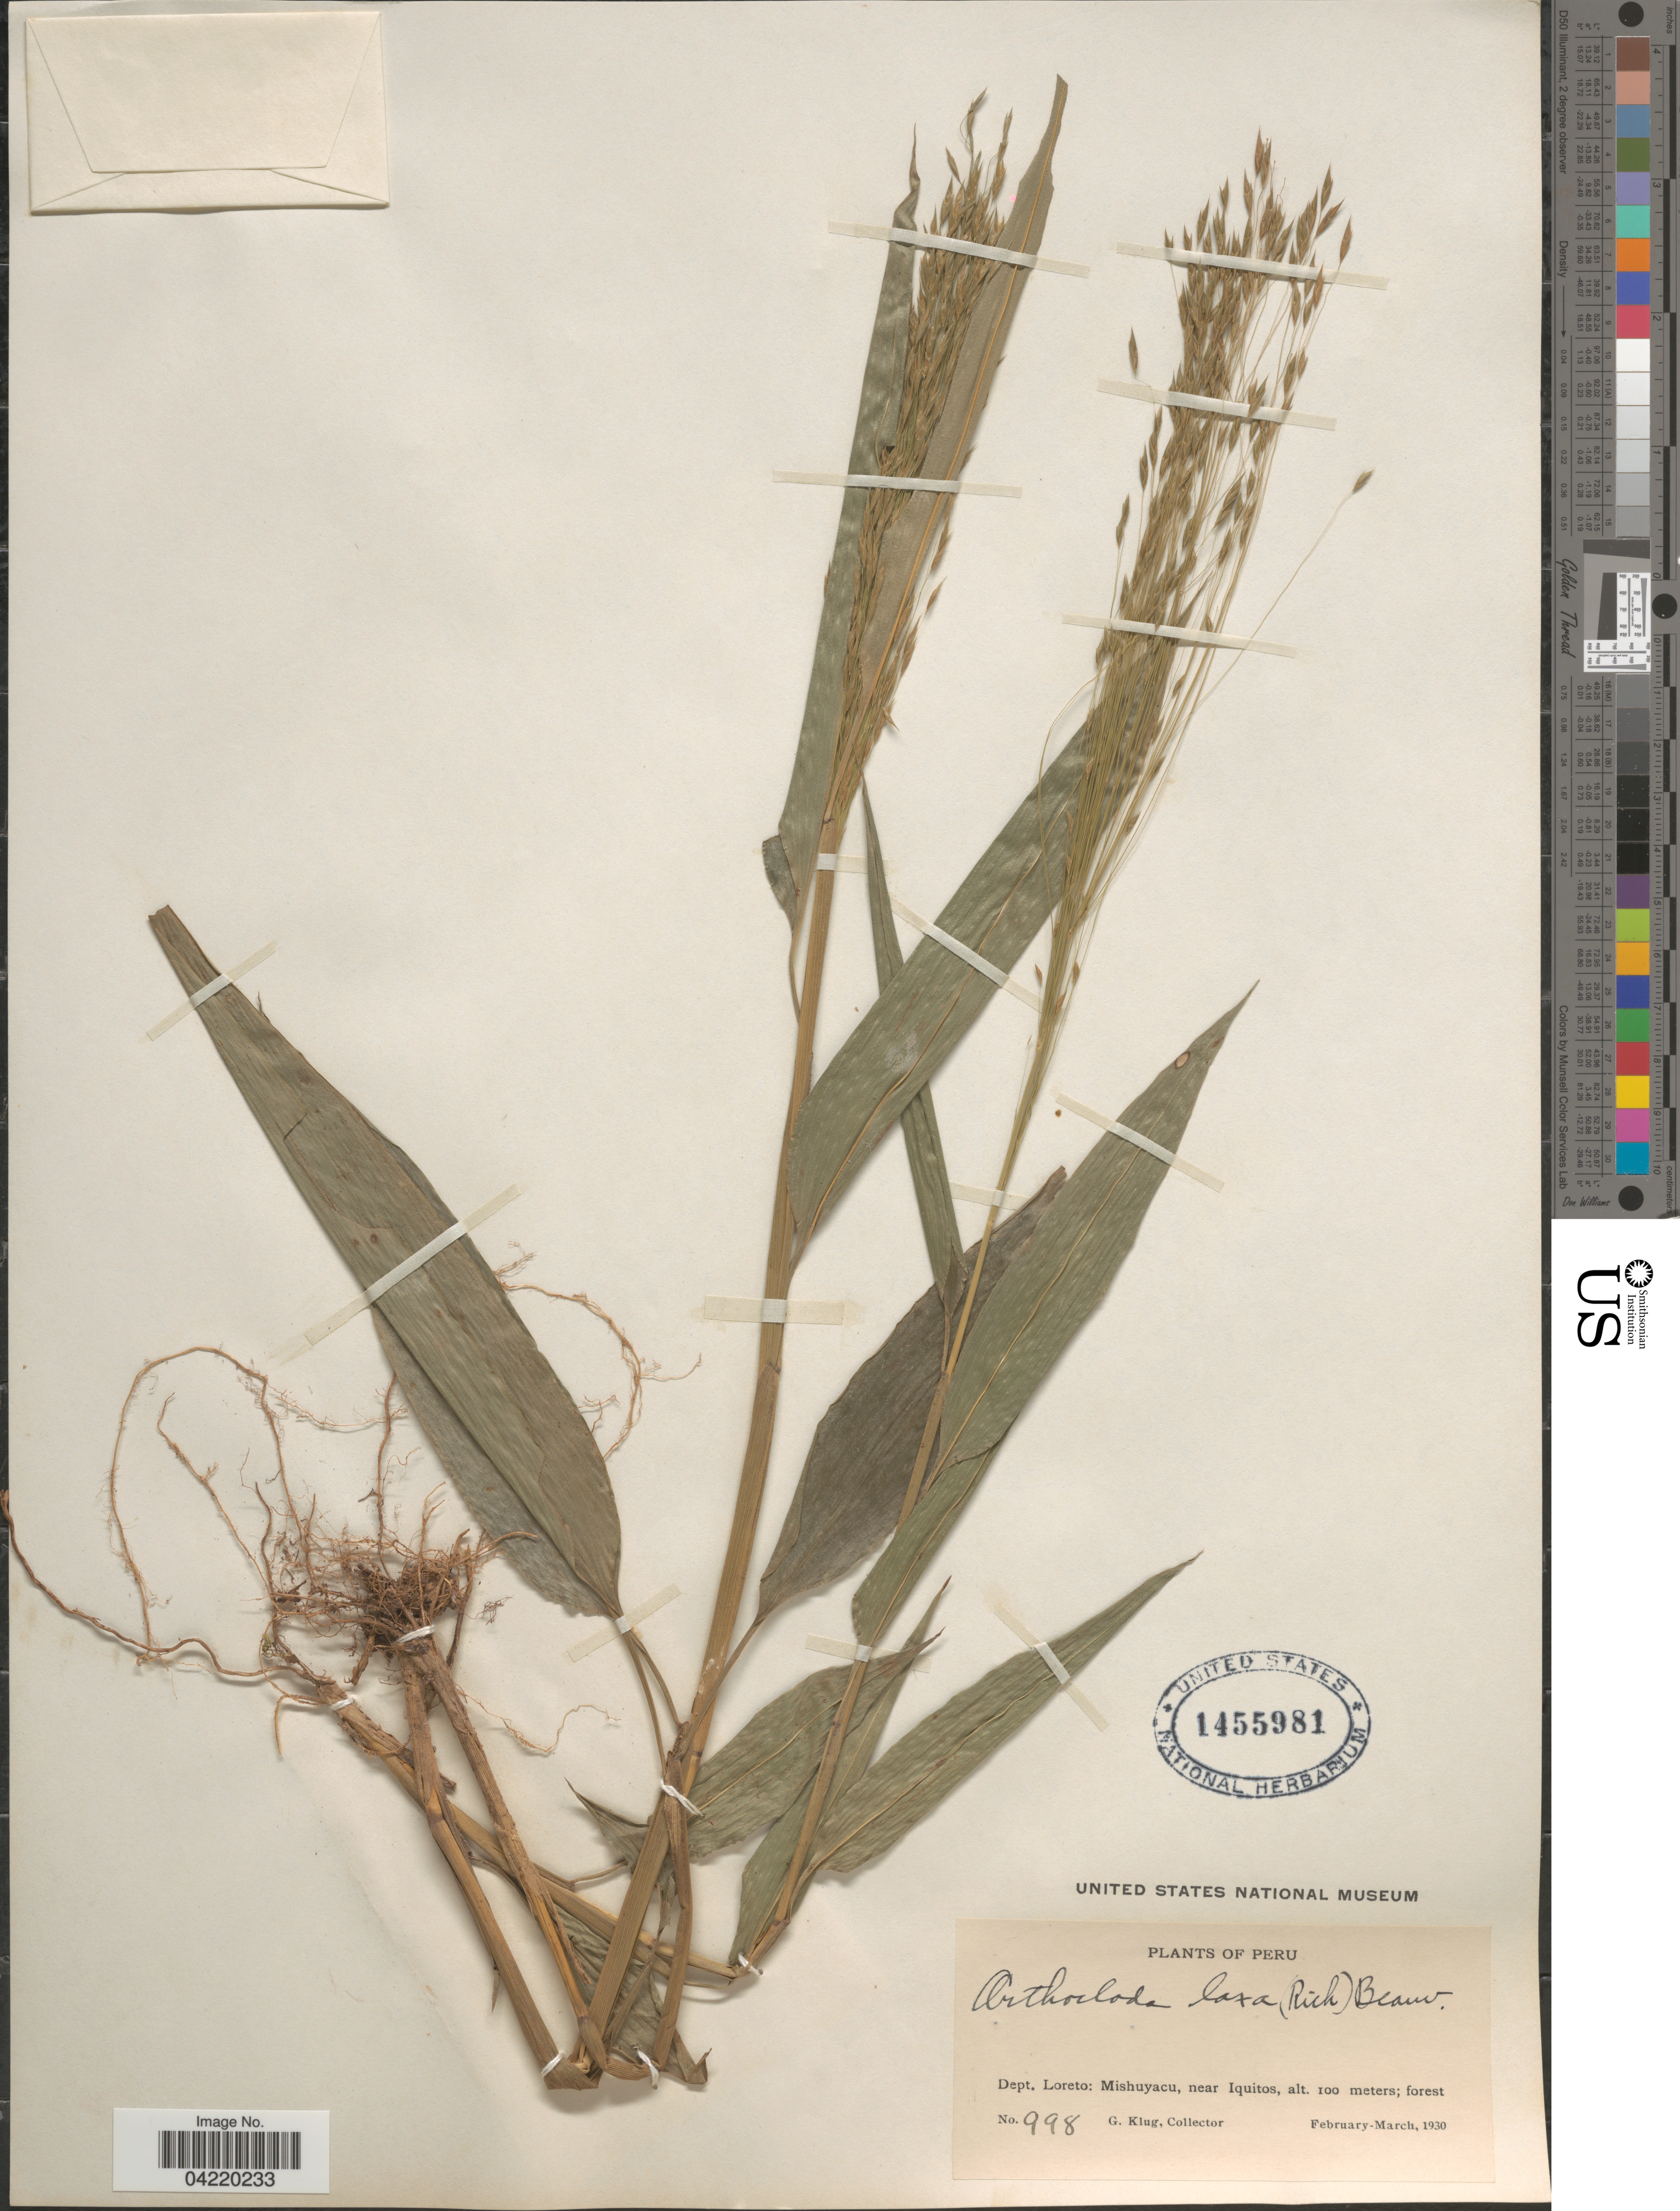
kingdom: Plantae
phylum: Tracheophyta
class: Liliopsida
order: Poales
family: Poaceae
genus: Orthoclada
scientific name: Orthoclada laxa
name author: P. Beauv.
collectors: G. Klug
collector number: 998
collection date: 1930-02/1930-03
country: Peru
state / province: Loreto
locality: Dept. Loreto: Mishuyacu, near Iquitos.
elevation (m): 100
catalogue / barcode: US 1455981